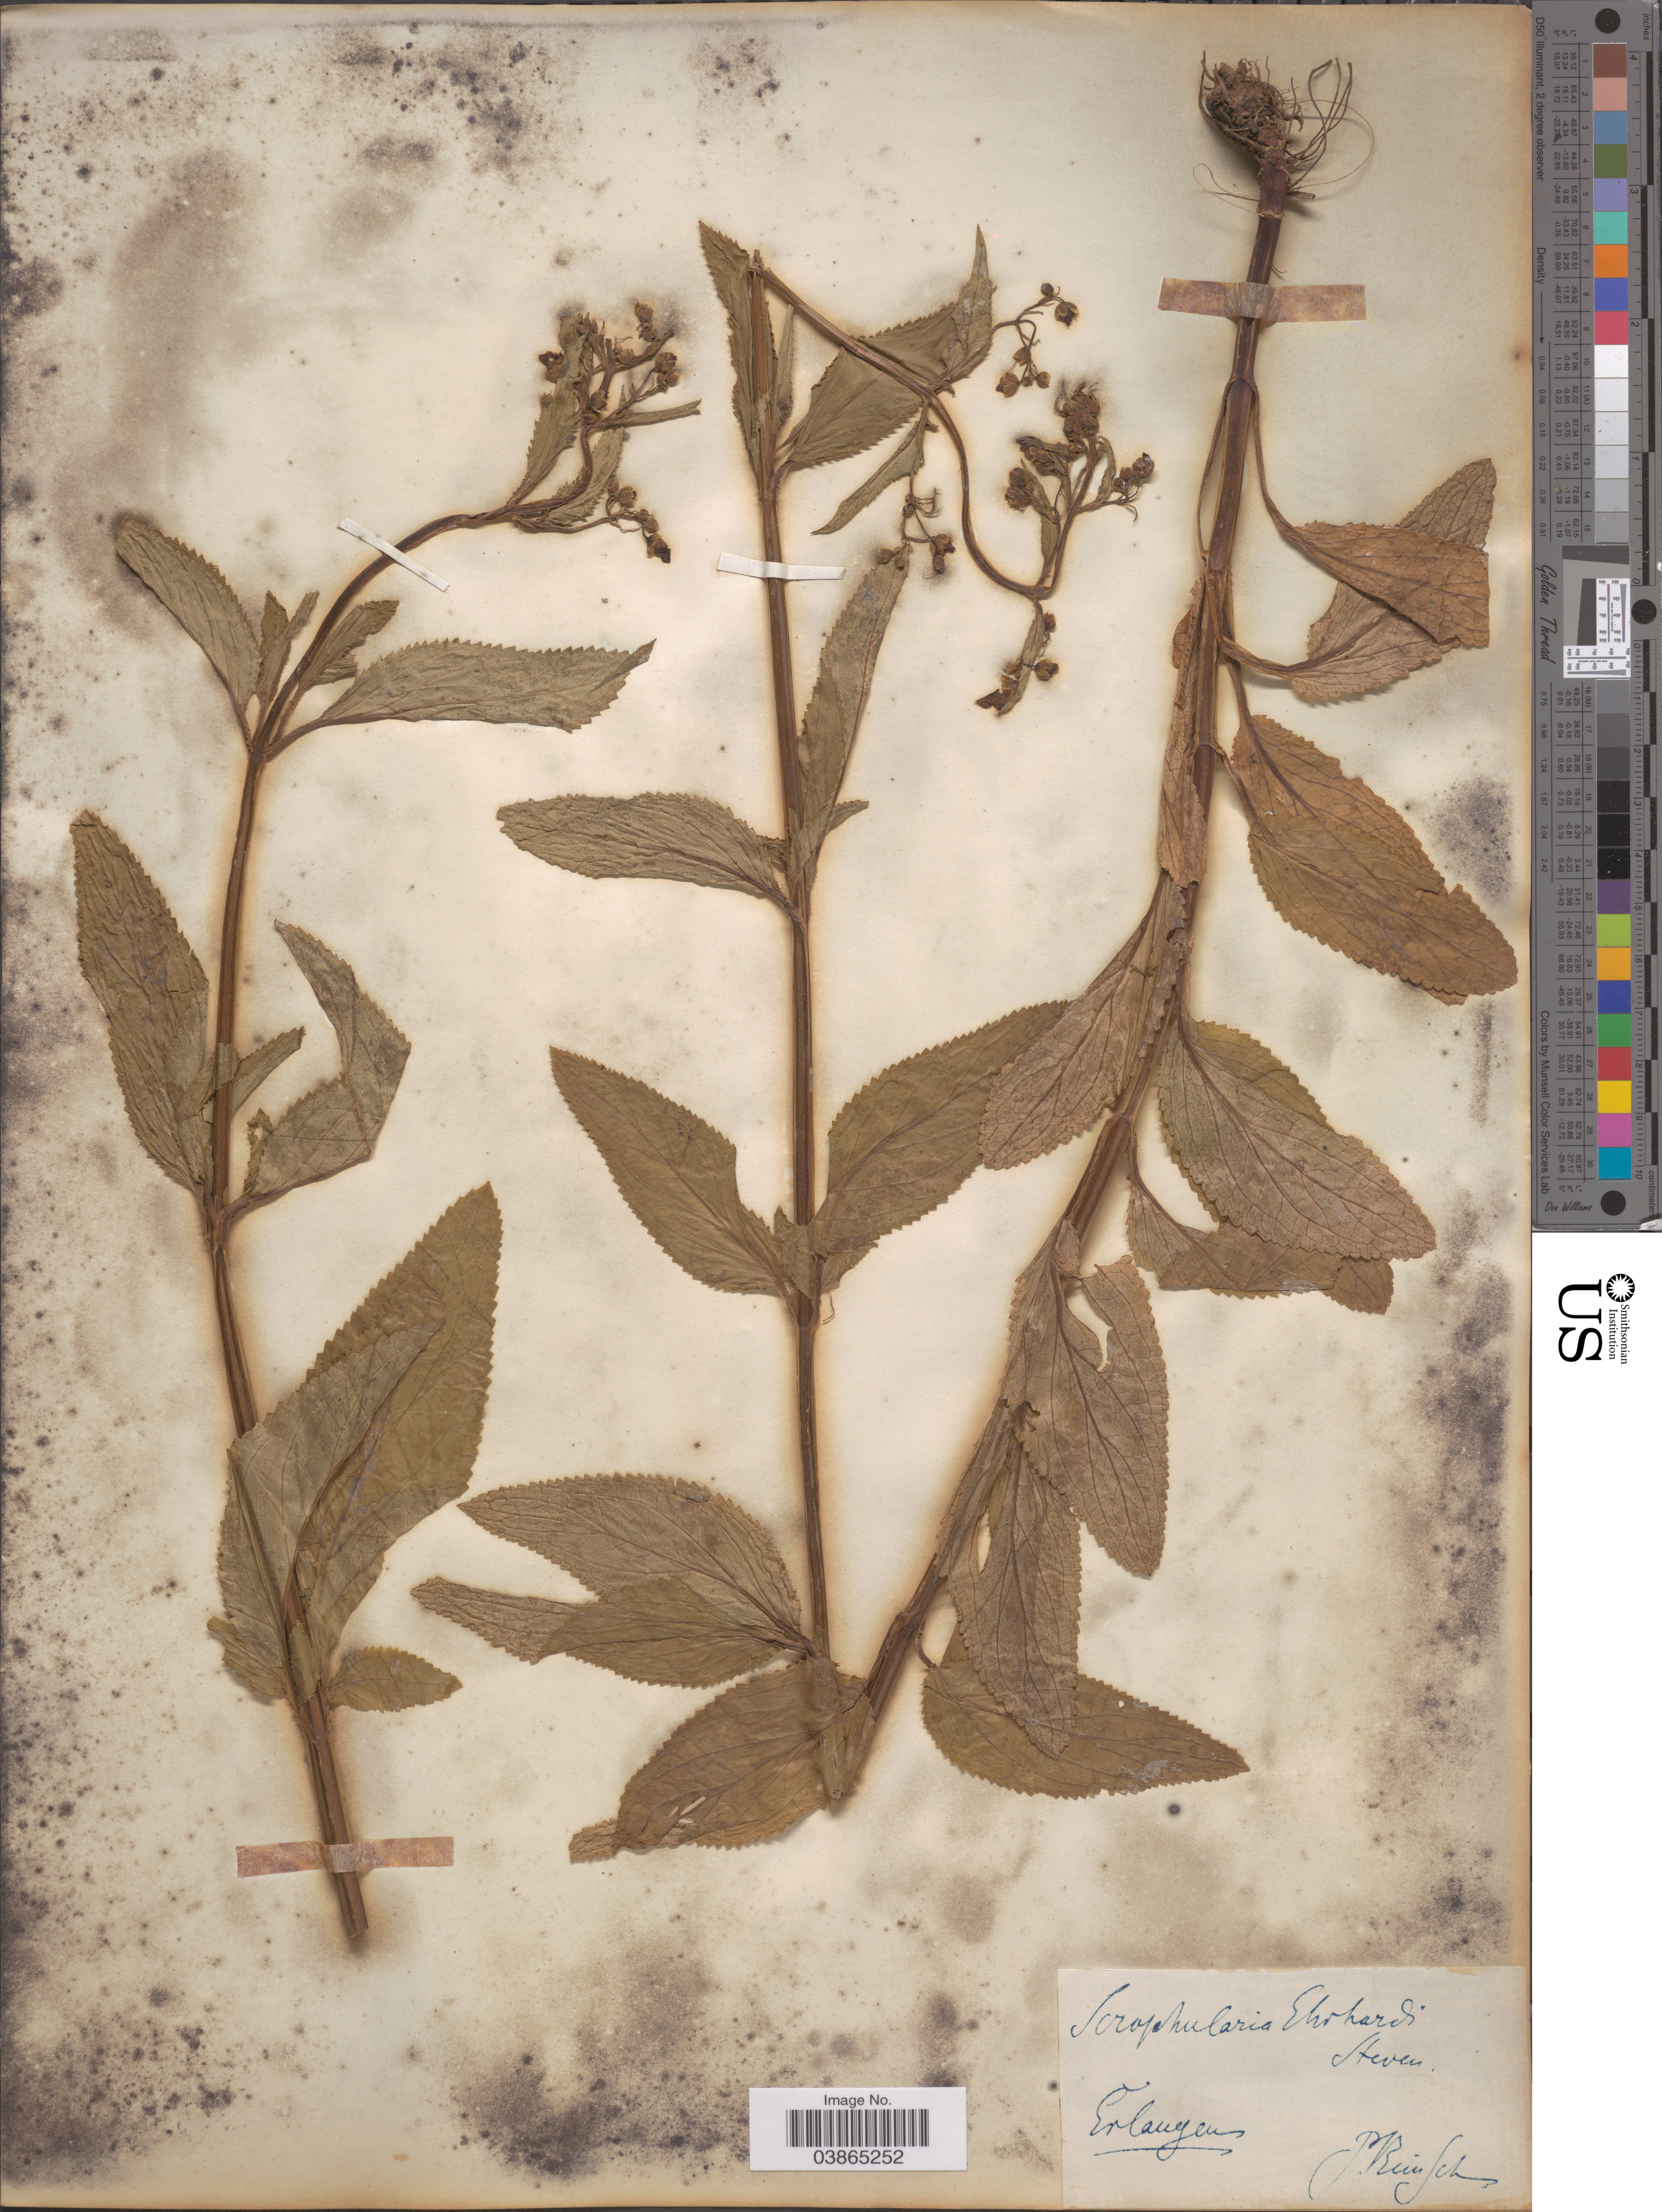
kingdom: Plantae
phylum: Tracheophyta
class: Magnoliopsida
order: Lamiales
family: Scrophulariaceae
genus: Scrophularia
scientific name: Scrophularia ehrhartii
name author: Steven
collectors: P. Reinsch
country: Germany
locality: Erlangen.